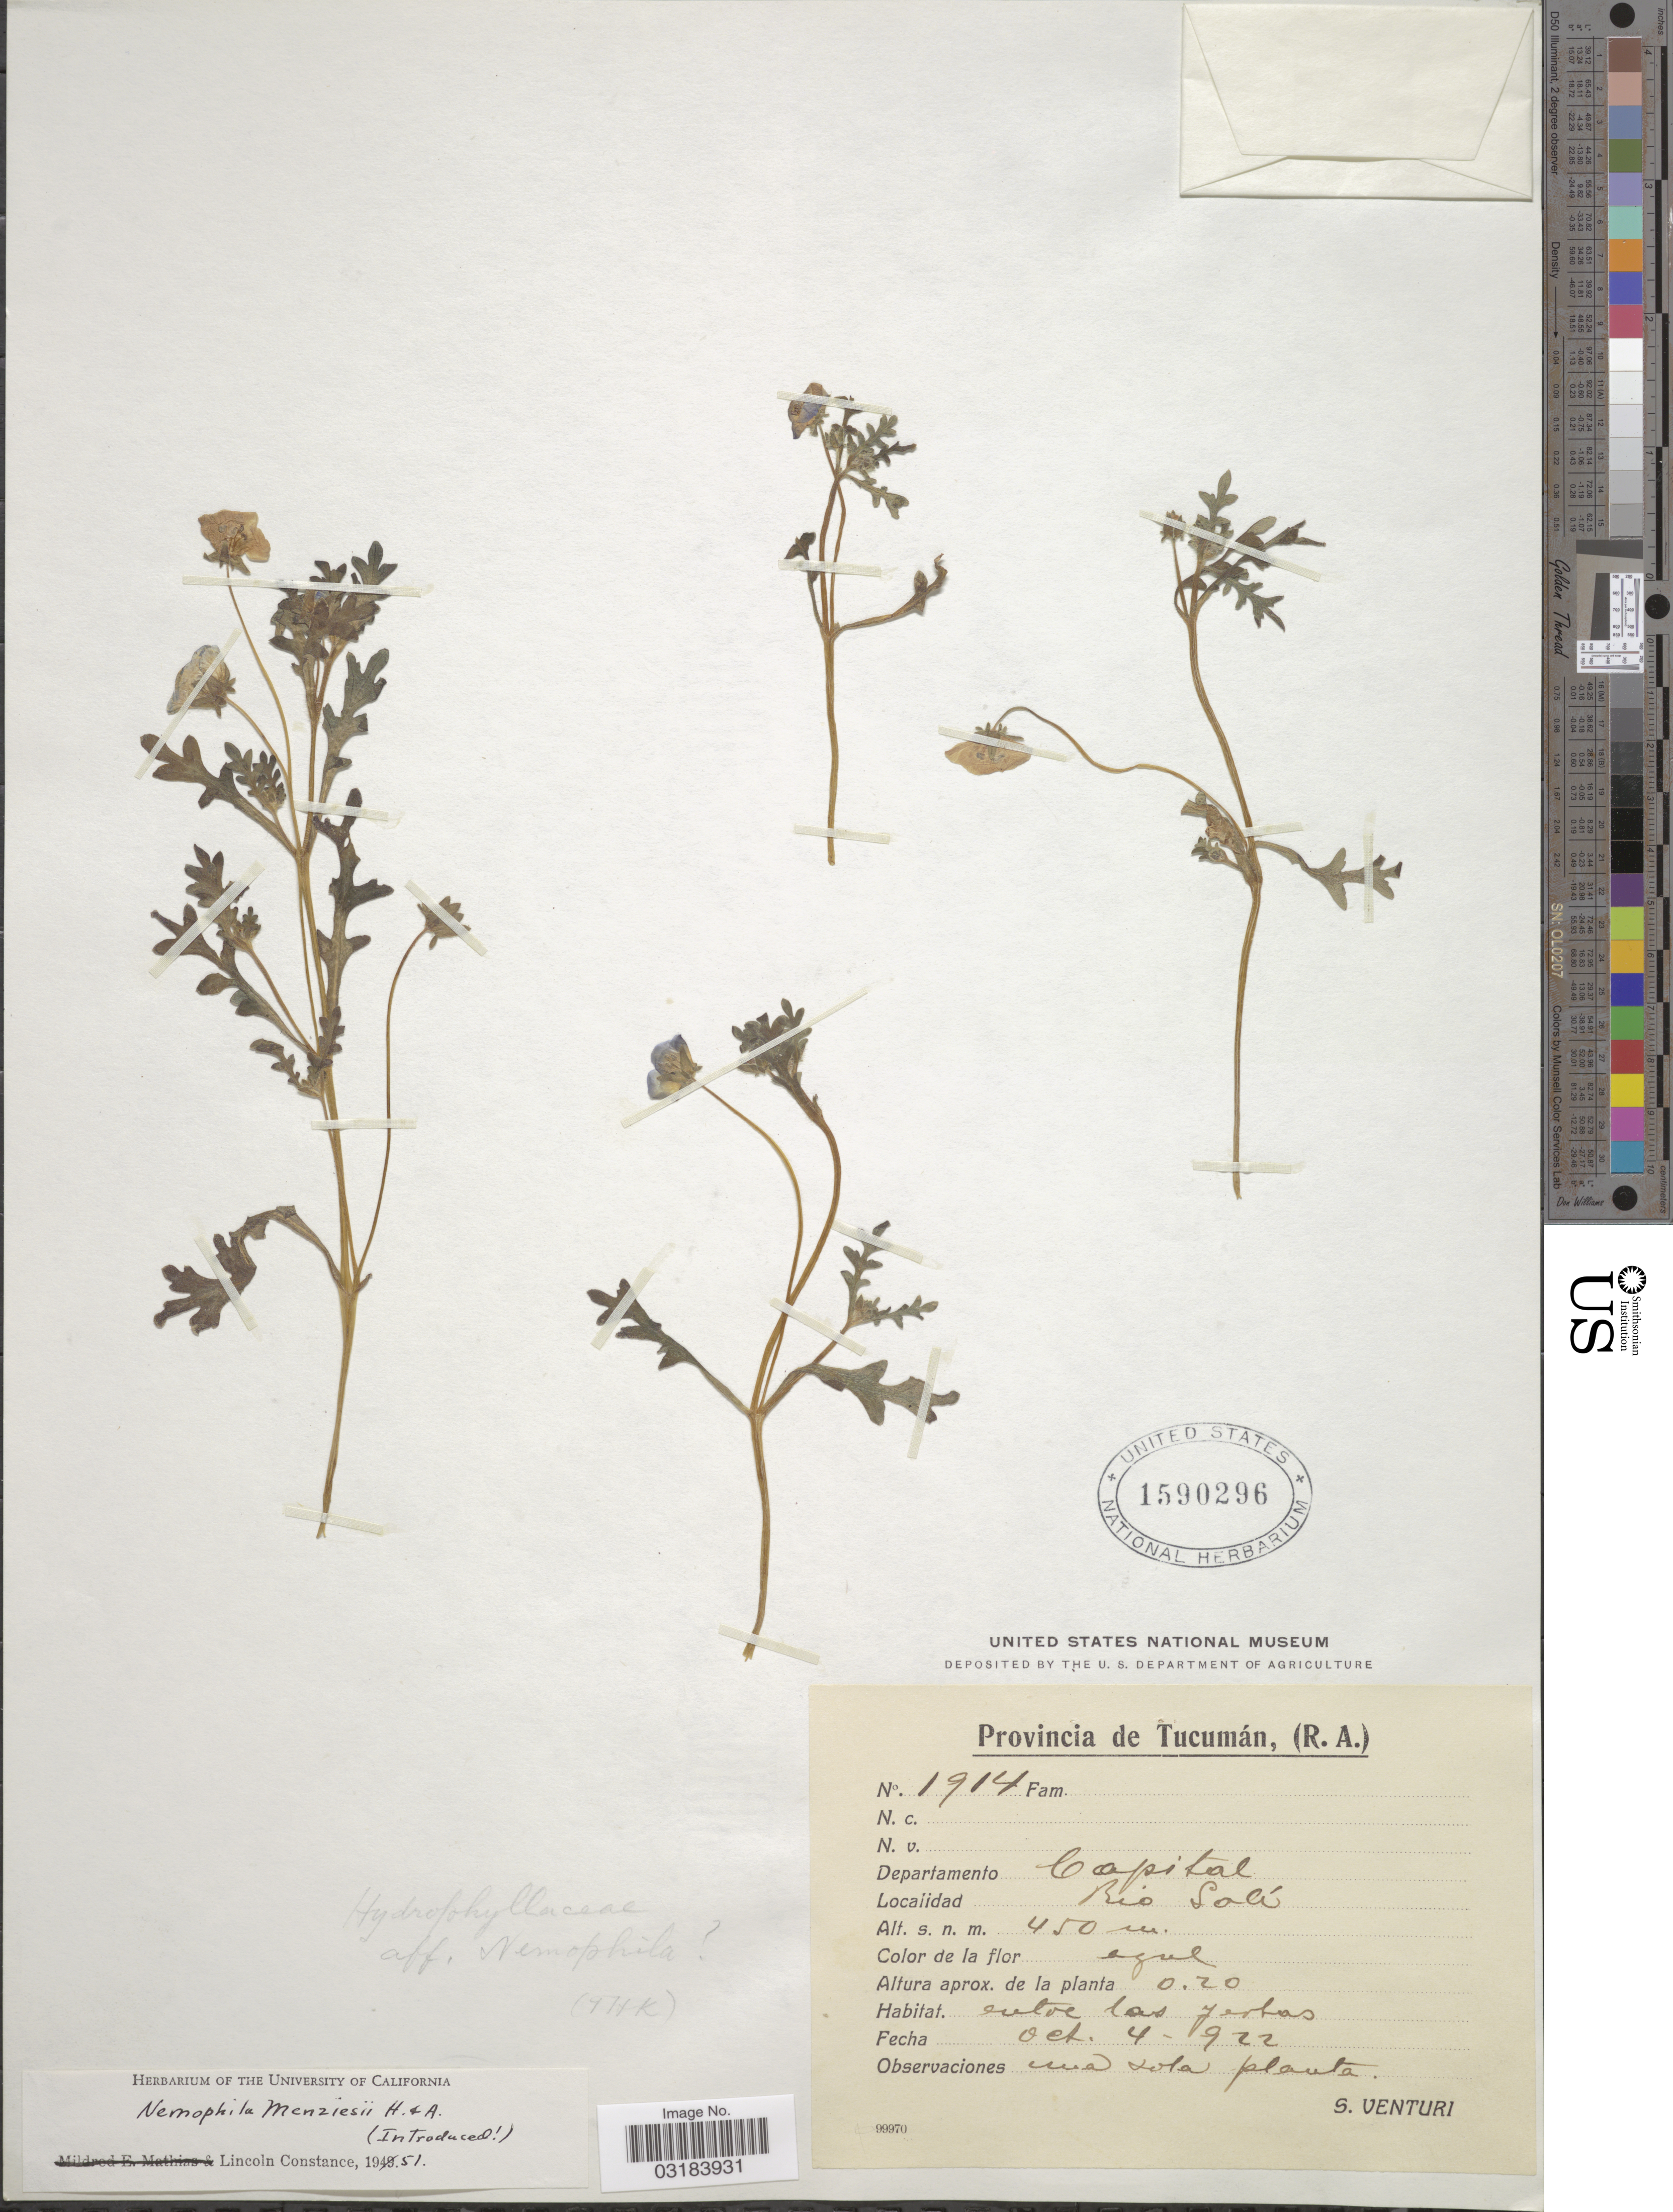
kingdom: Plantae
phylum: Tracheophyta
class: Magnoliopsida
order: Boraginales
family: Hydrophyllaceae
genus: Nemophila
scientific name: Nemophila menziesii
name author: Hook. & Arn.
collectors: S. Venturi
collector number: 1914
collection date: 1922-10-04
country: Argentina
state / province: Tucuman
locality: Departamento Capital, Rio Salí.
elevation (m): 450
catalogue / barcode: US 1590296